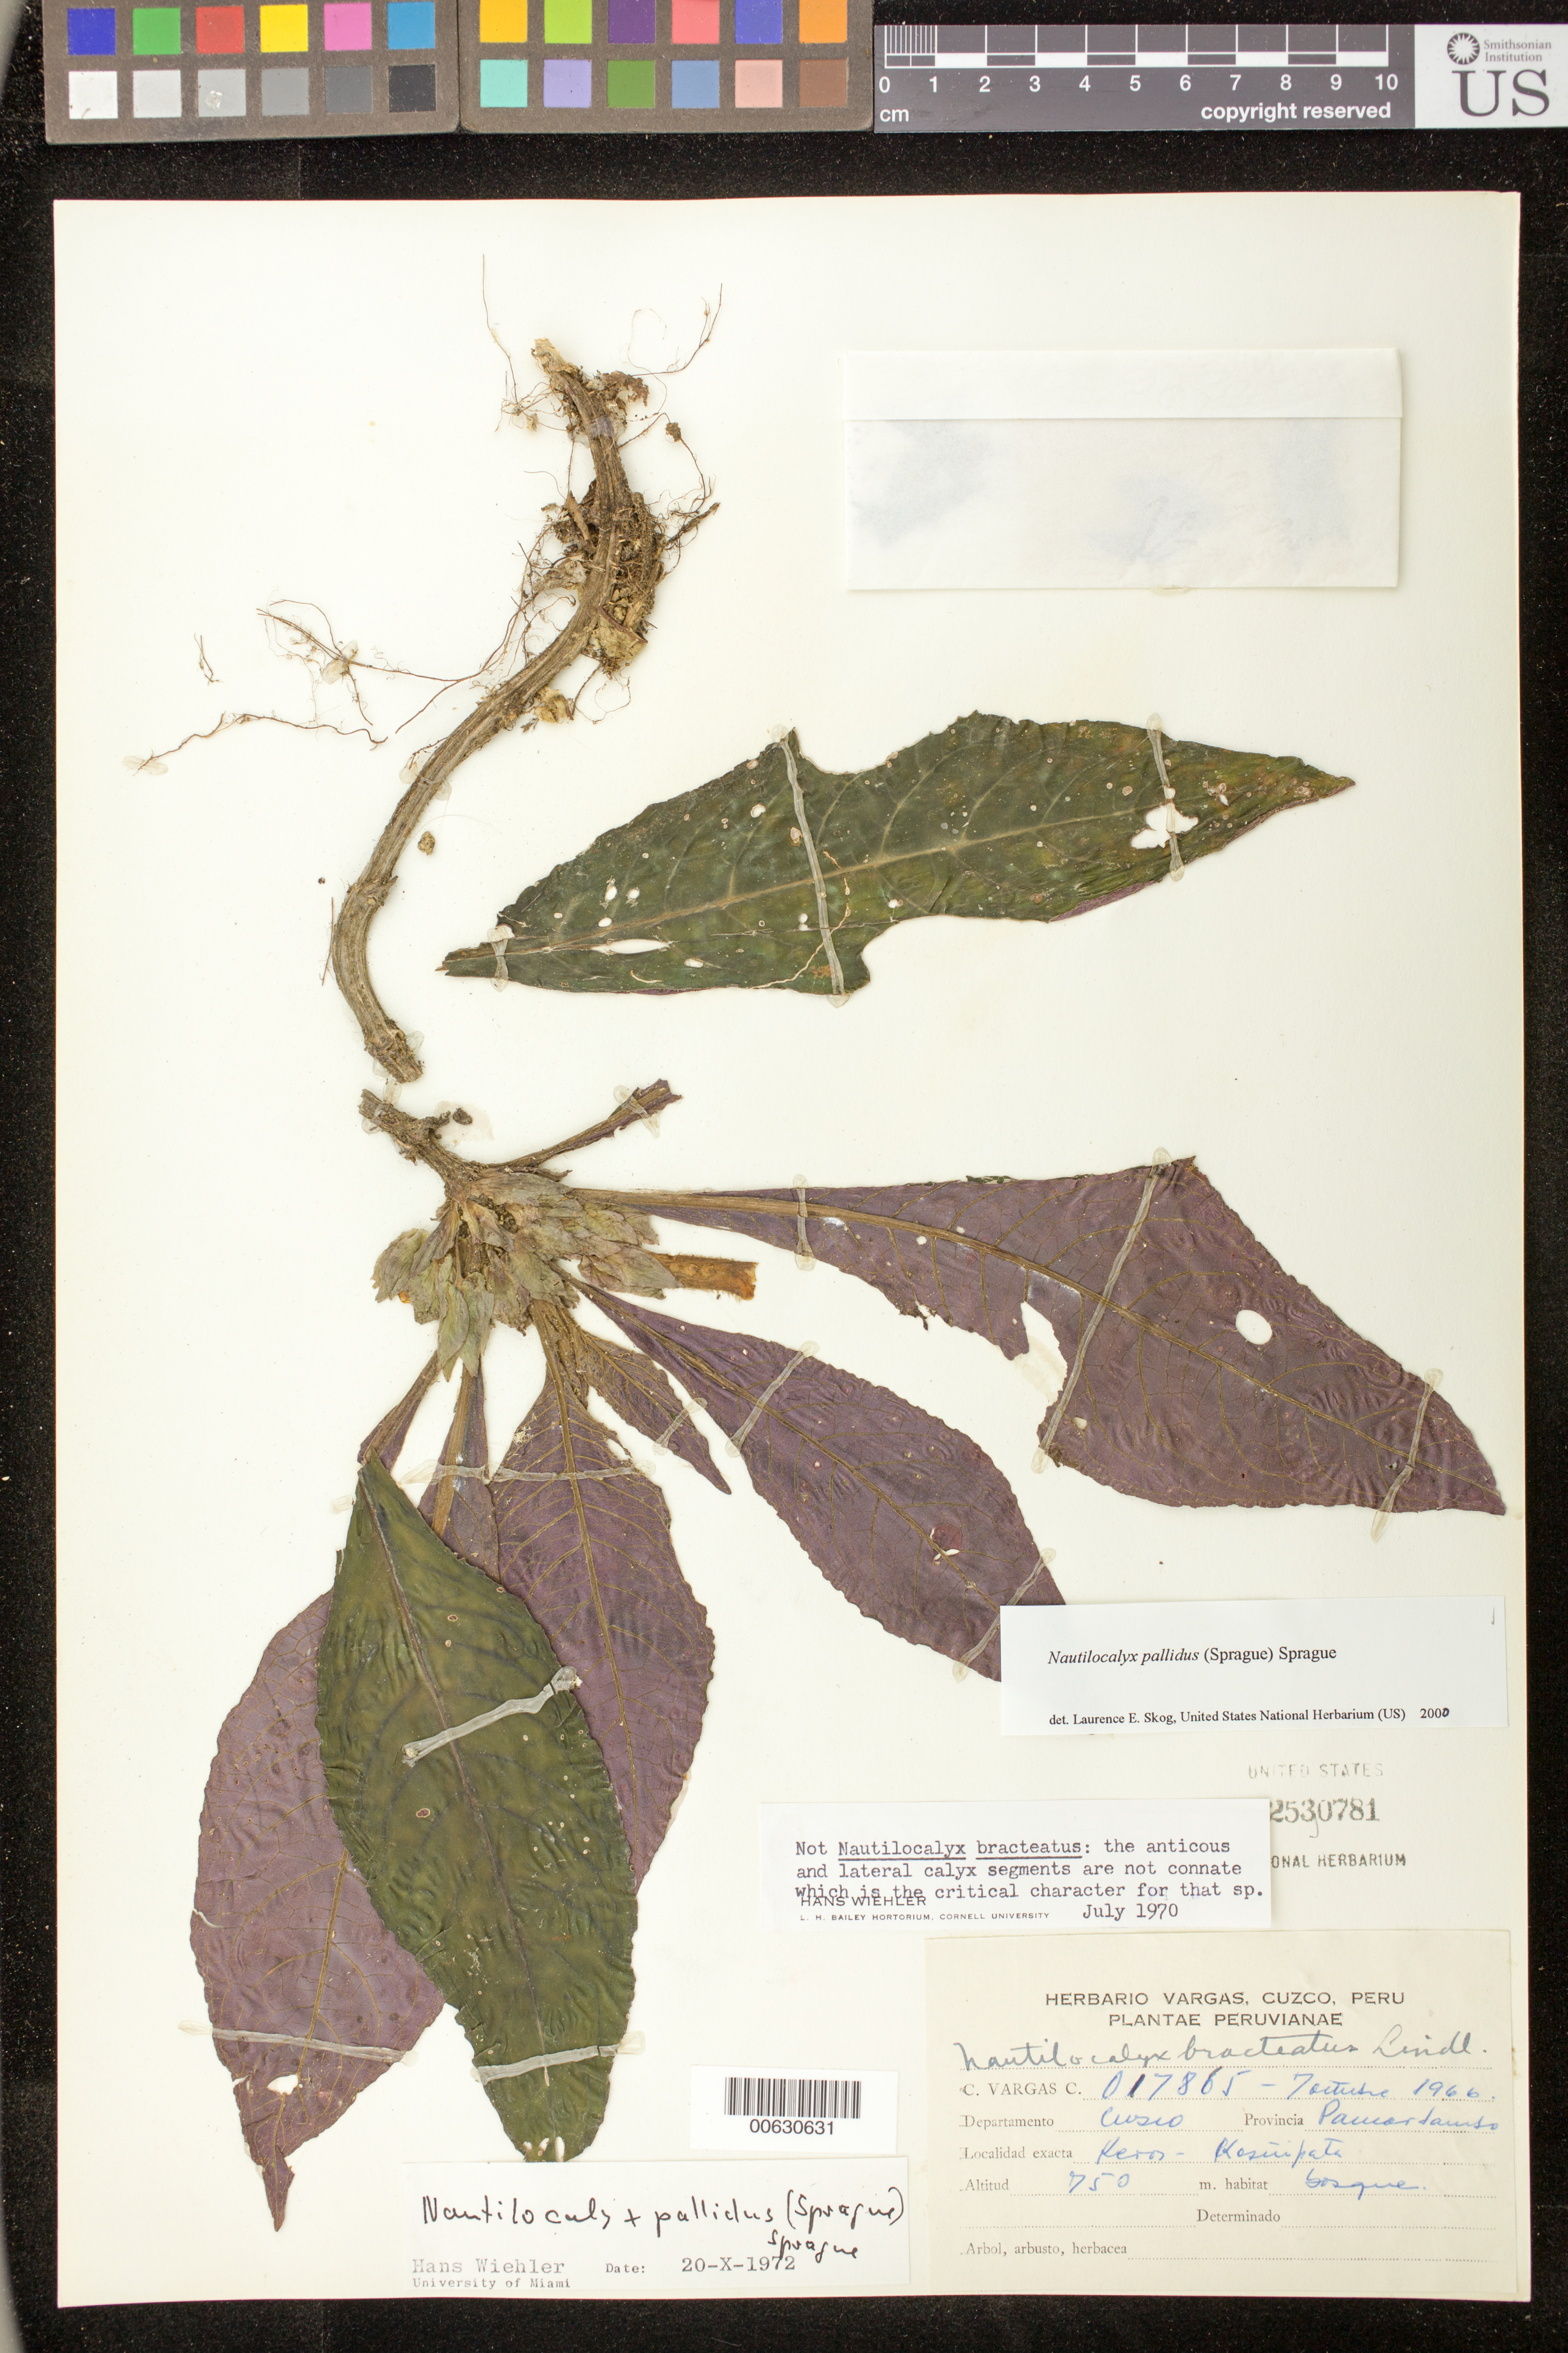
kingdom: Plantae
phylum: Tracheophyta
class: Magnoliopsida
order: Lamiales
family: Gesneriaceae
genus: Nautilocalyx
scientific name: Nautilocalyx pallidus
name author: (Sprague) C. Sprague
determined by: Skog, Laurence E.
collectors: C. Vargas C.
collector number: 17865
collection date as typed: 07 Oct 1966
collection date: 1966-10-07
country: Peru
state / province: Cusco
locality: Prov. Paucartambo, Keros - Kosnipata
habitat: Bosque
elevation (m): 750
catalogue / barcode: US 2530781